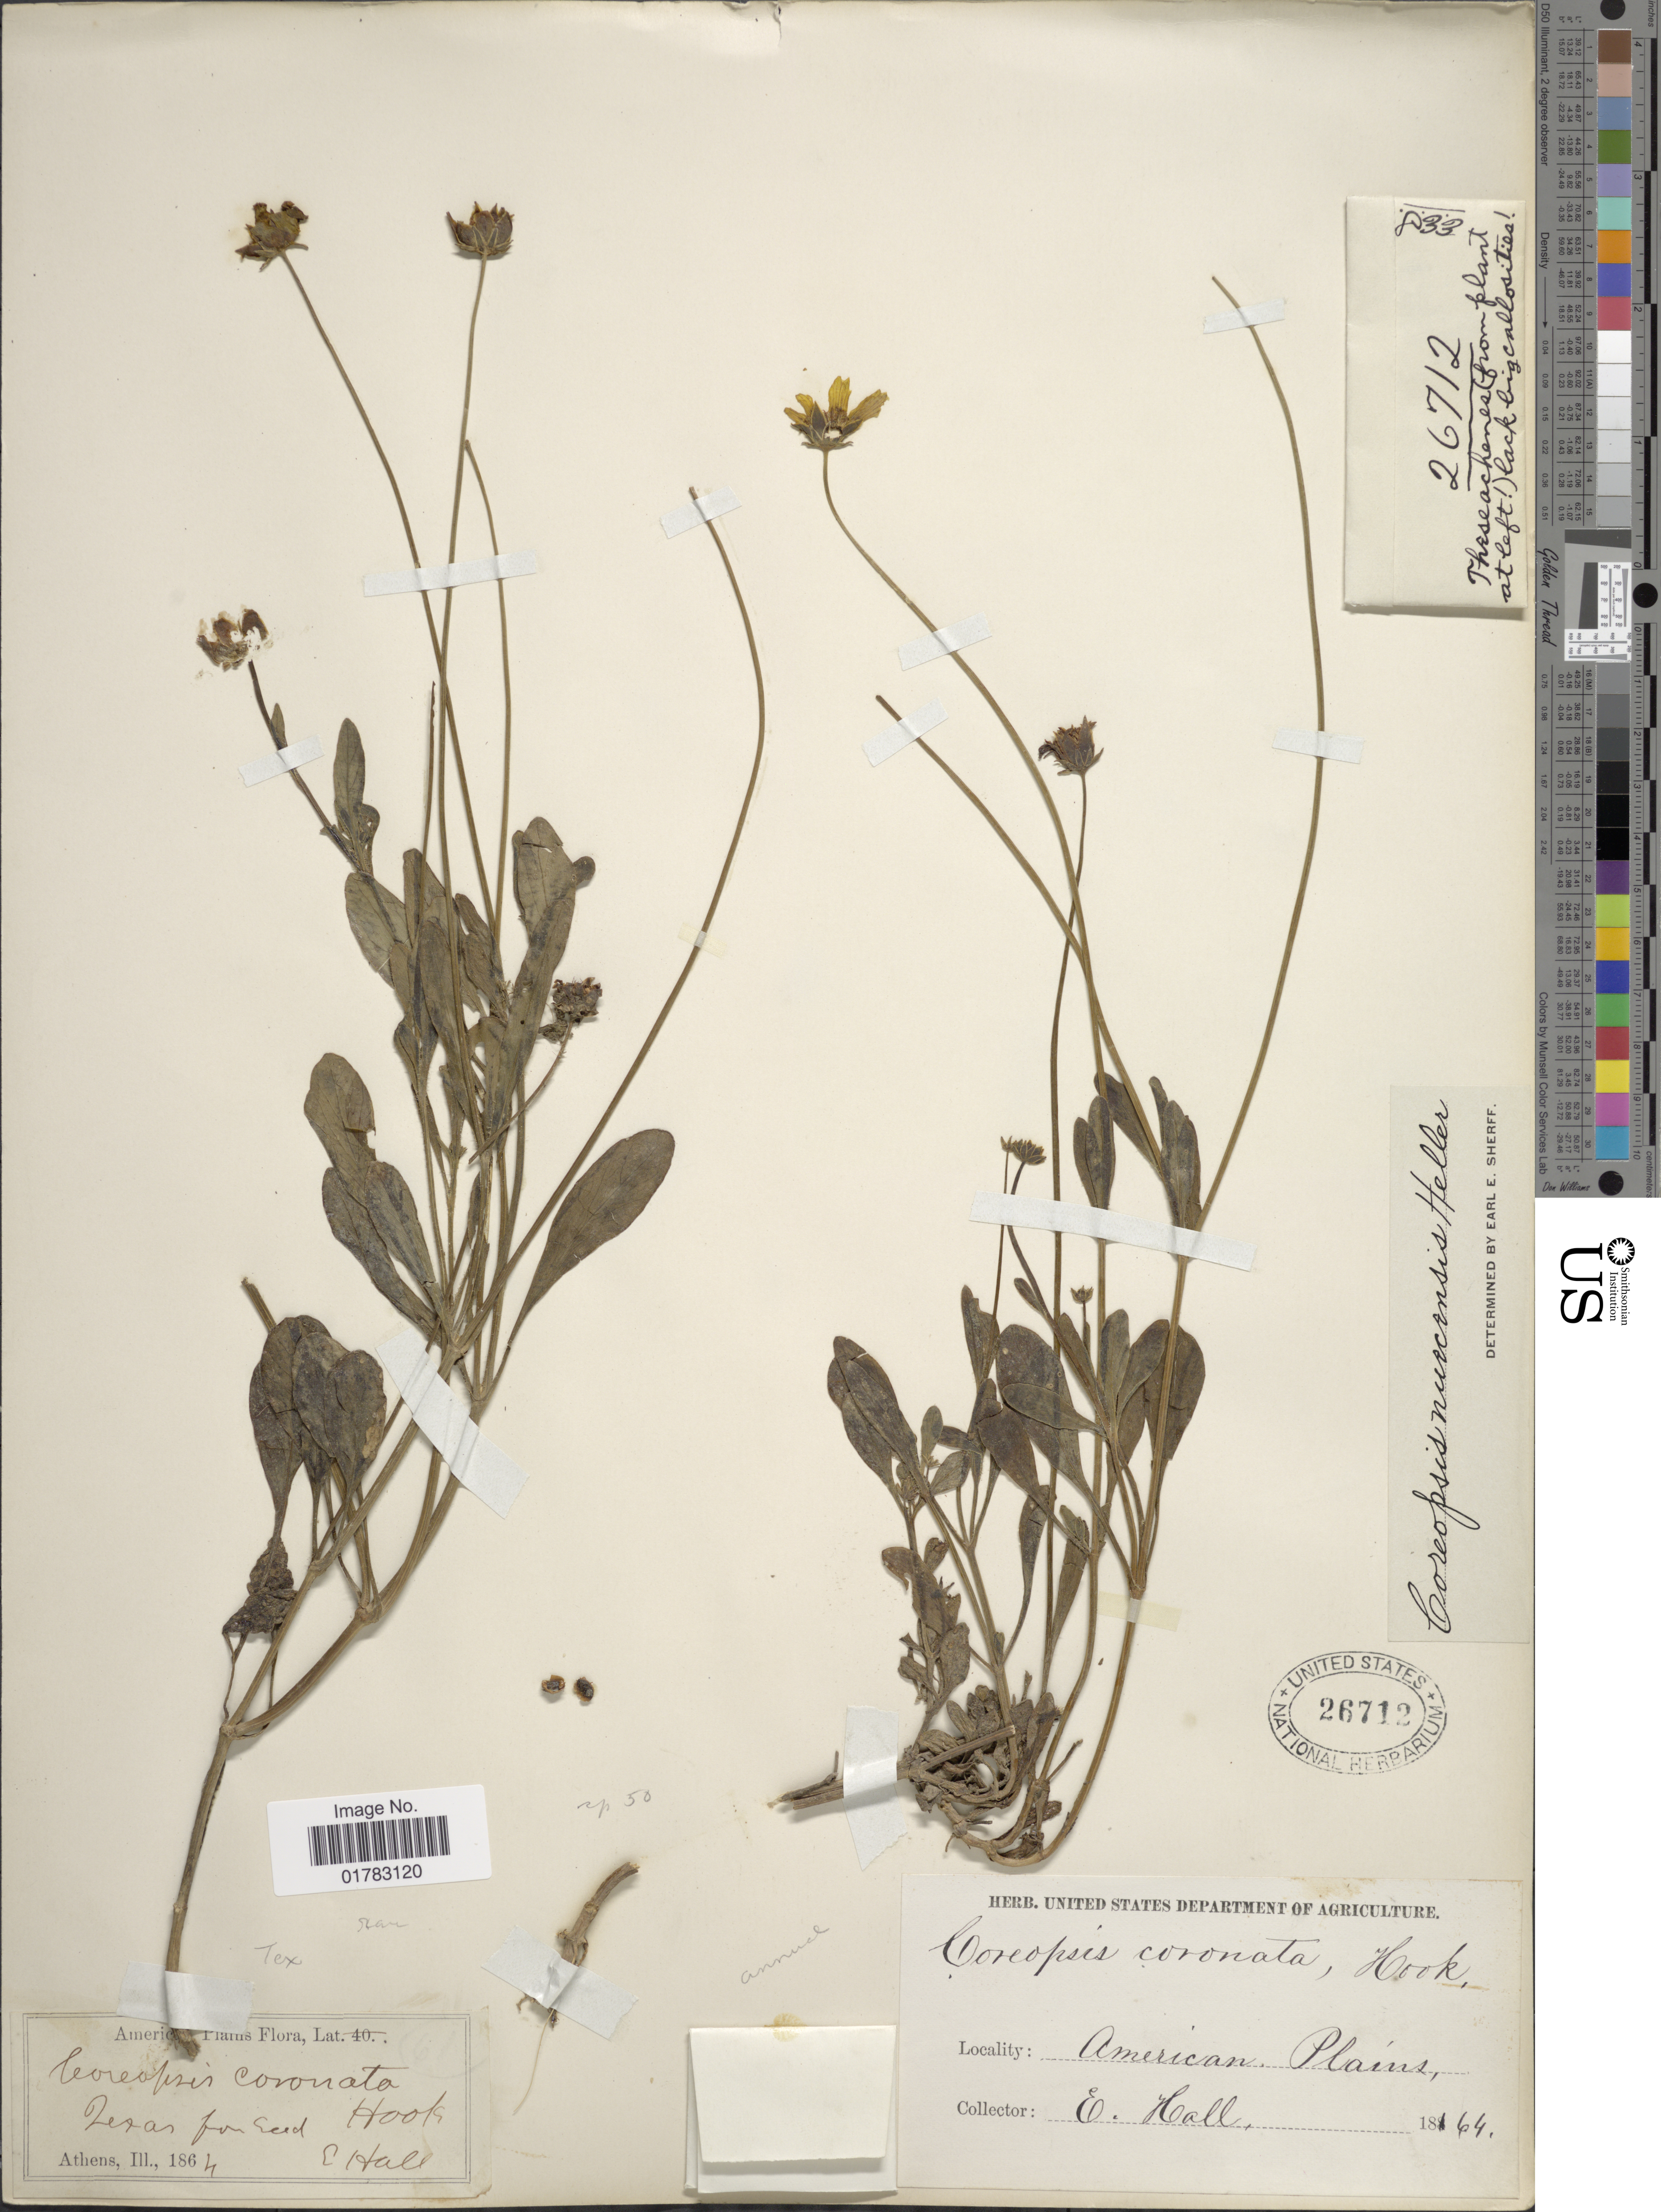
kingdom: Plantae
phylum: Tracheophyta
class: Magnoliopsida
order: Asterales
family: Asteraceae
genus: Coreopsis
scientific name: Coreopsis nuecensis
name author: A. Heller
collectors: E. Hall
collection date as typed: Transcribed d/m/y: //1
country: United States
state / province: Texas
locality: Hook, American Plains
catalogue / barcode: US 26712